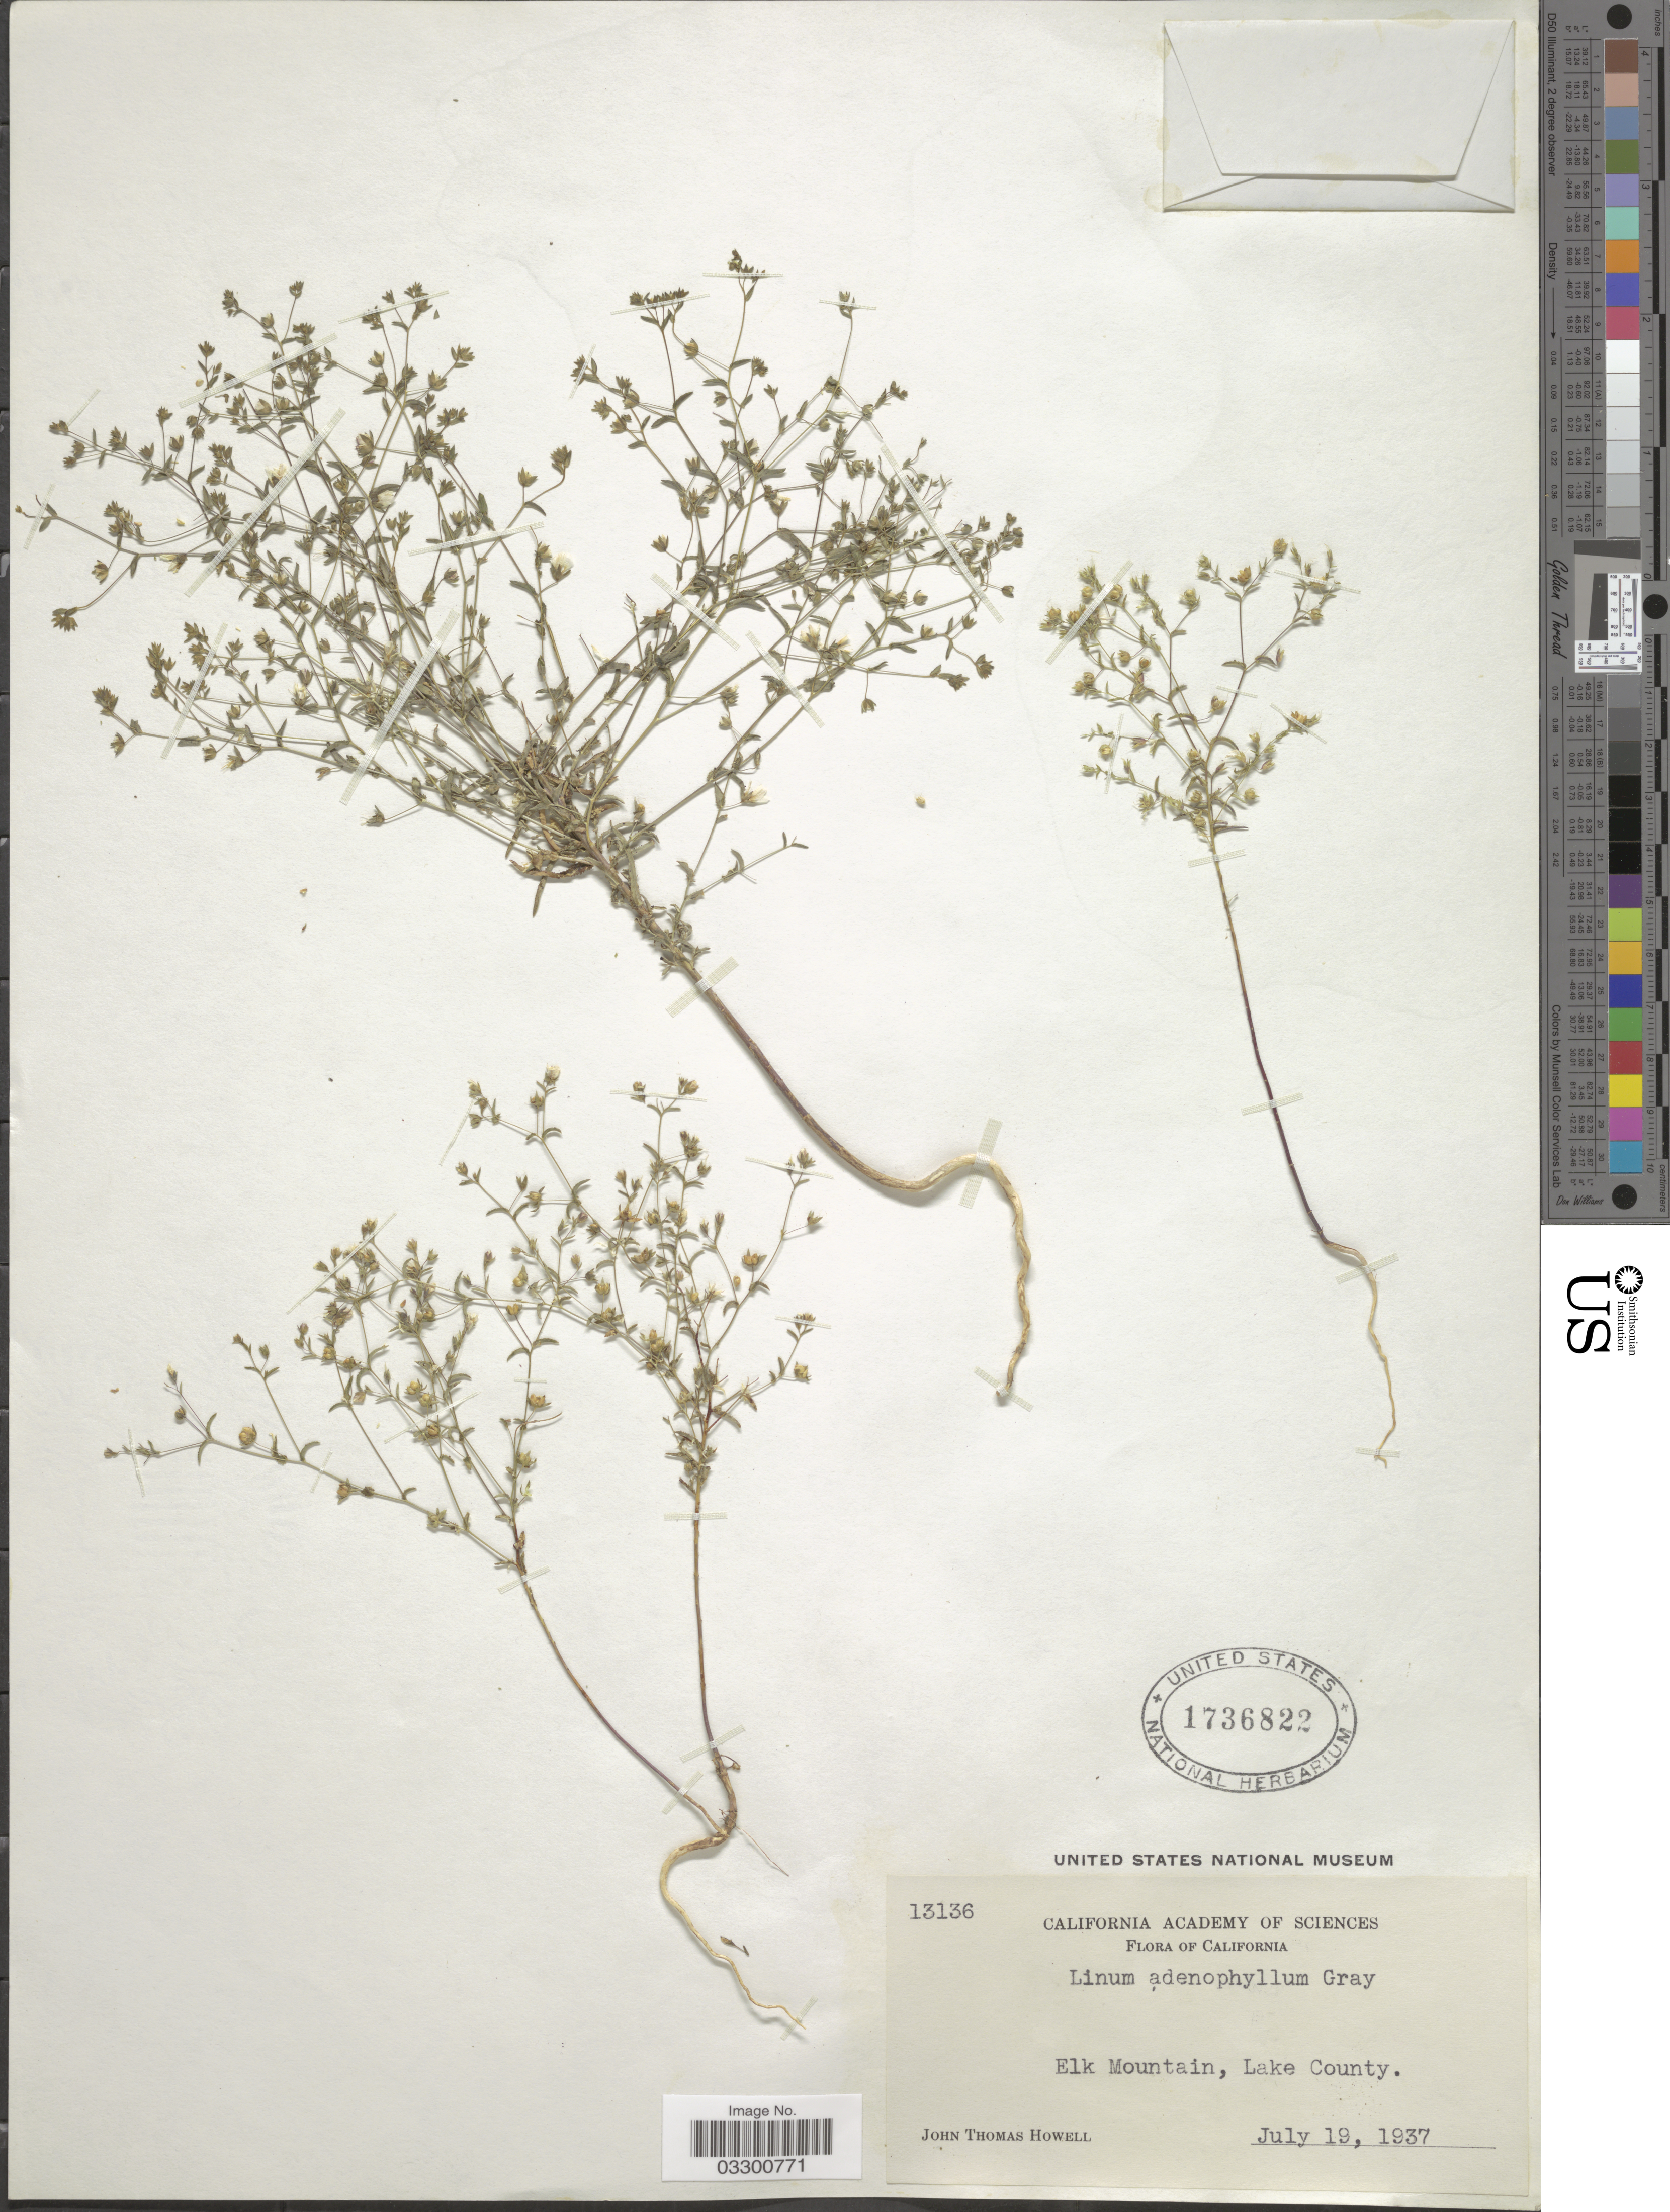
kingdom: Plantae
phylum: Tracheophyta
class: Magnoliopsida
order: Malpighiales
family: Linaceae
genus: Hesperolinon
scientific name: Hesperolinon adenophyllum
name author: (A. Gray) Small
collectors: J. T. Howell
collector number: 13136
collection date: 1937-07-19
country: United States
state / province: California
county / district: Lake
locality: Elk Mountain, Lake County.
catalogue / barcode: US 1736822